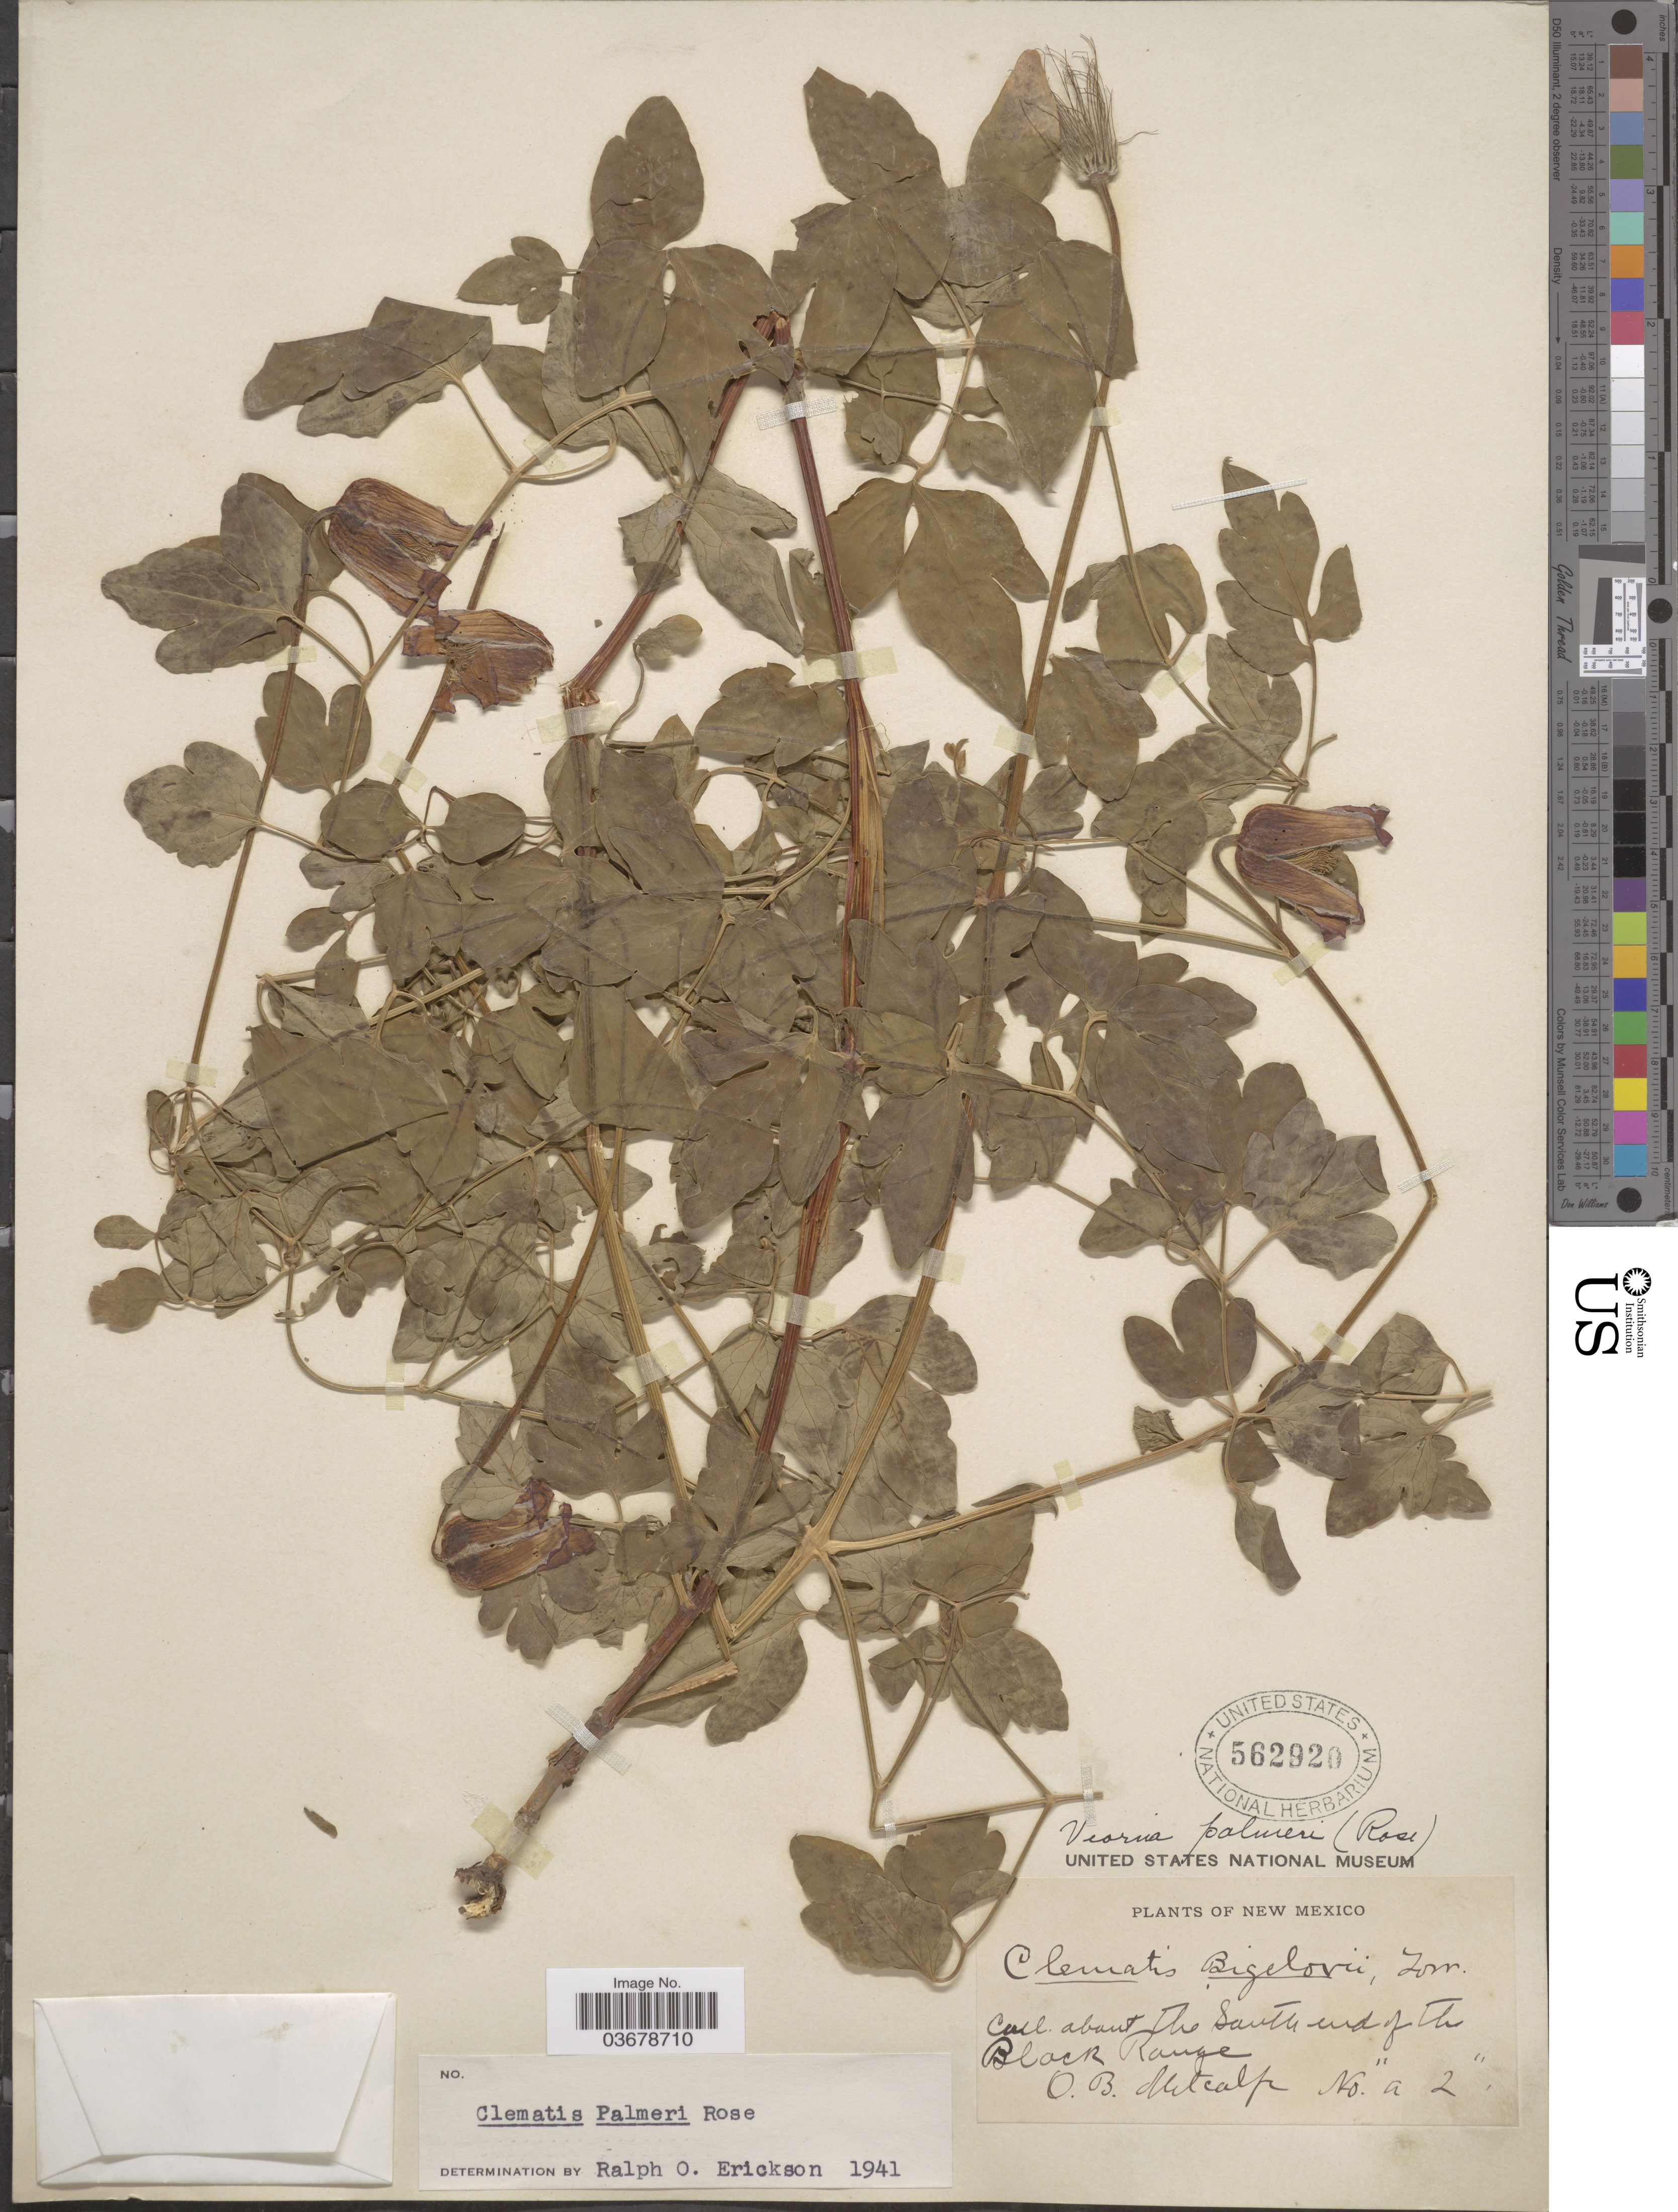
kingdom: Plantae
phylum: Tracheophyta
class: Magnoliopsida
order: Ranunculales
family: Ranunculaceae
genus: Clematis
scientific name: Clematis palmeri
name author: Rose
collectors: O. B. Metcalfe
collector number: a2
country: United States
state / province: New Mexico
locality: About The South end of the Black Range.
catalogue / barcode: US 562920